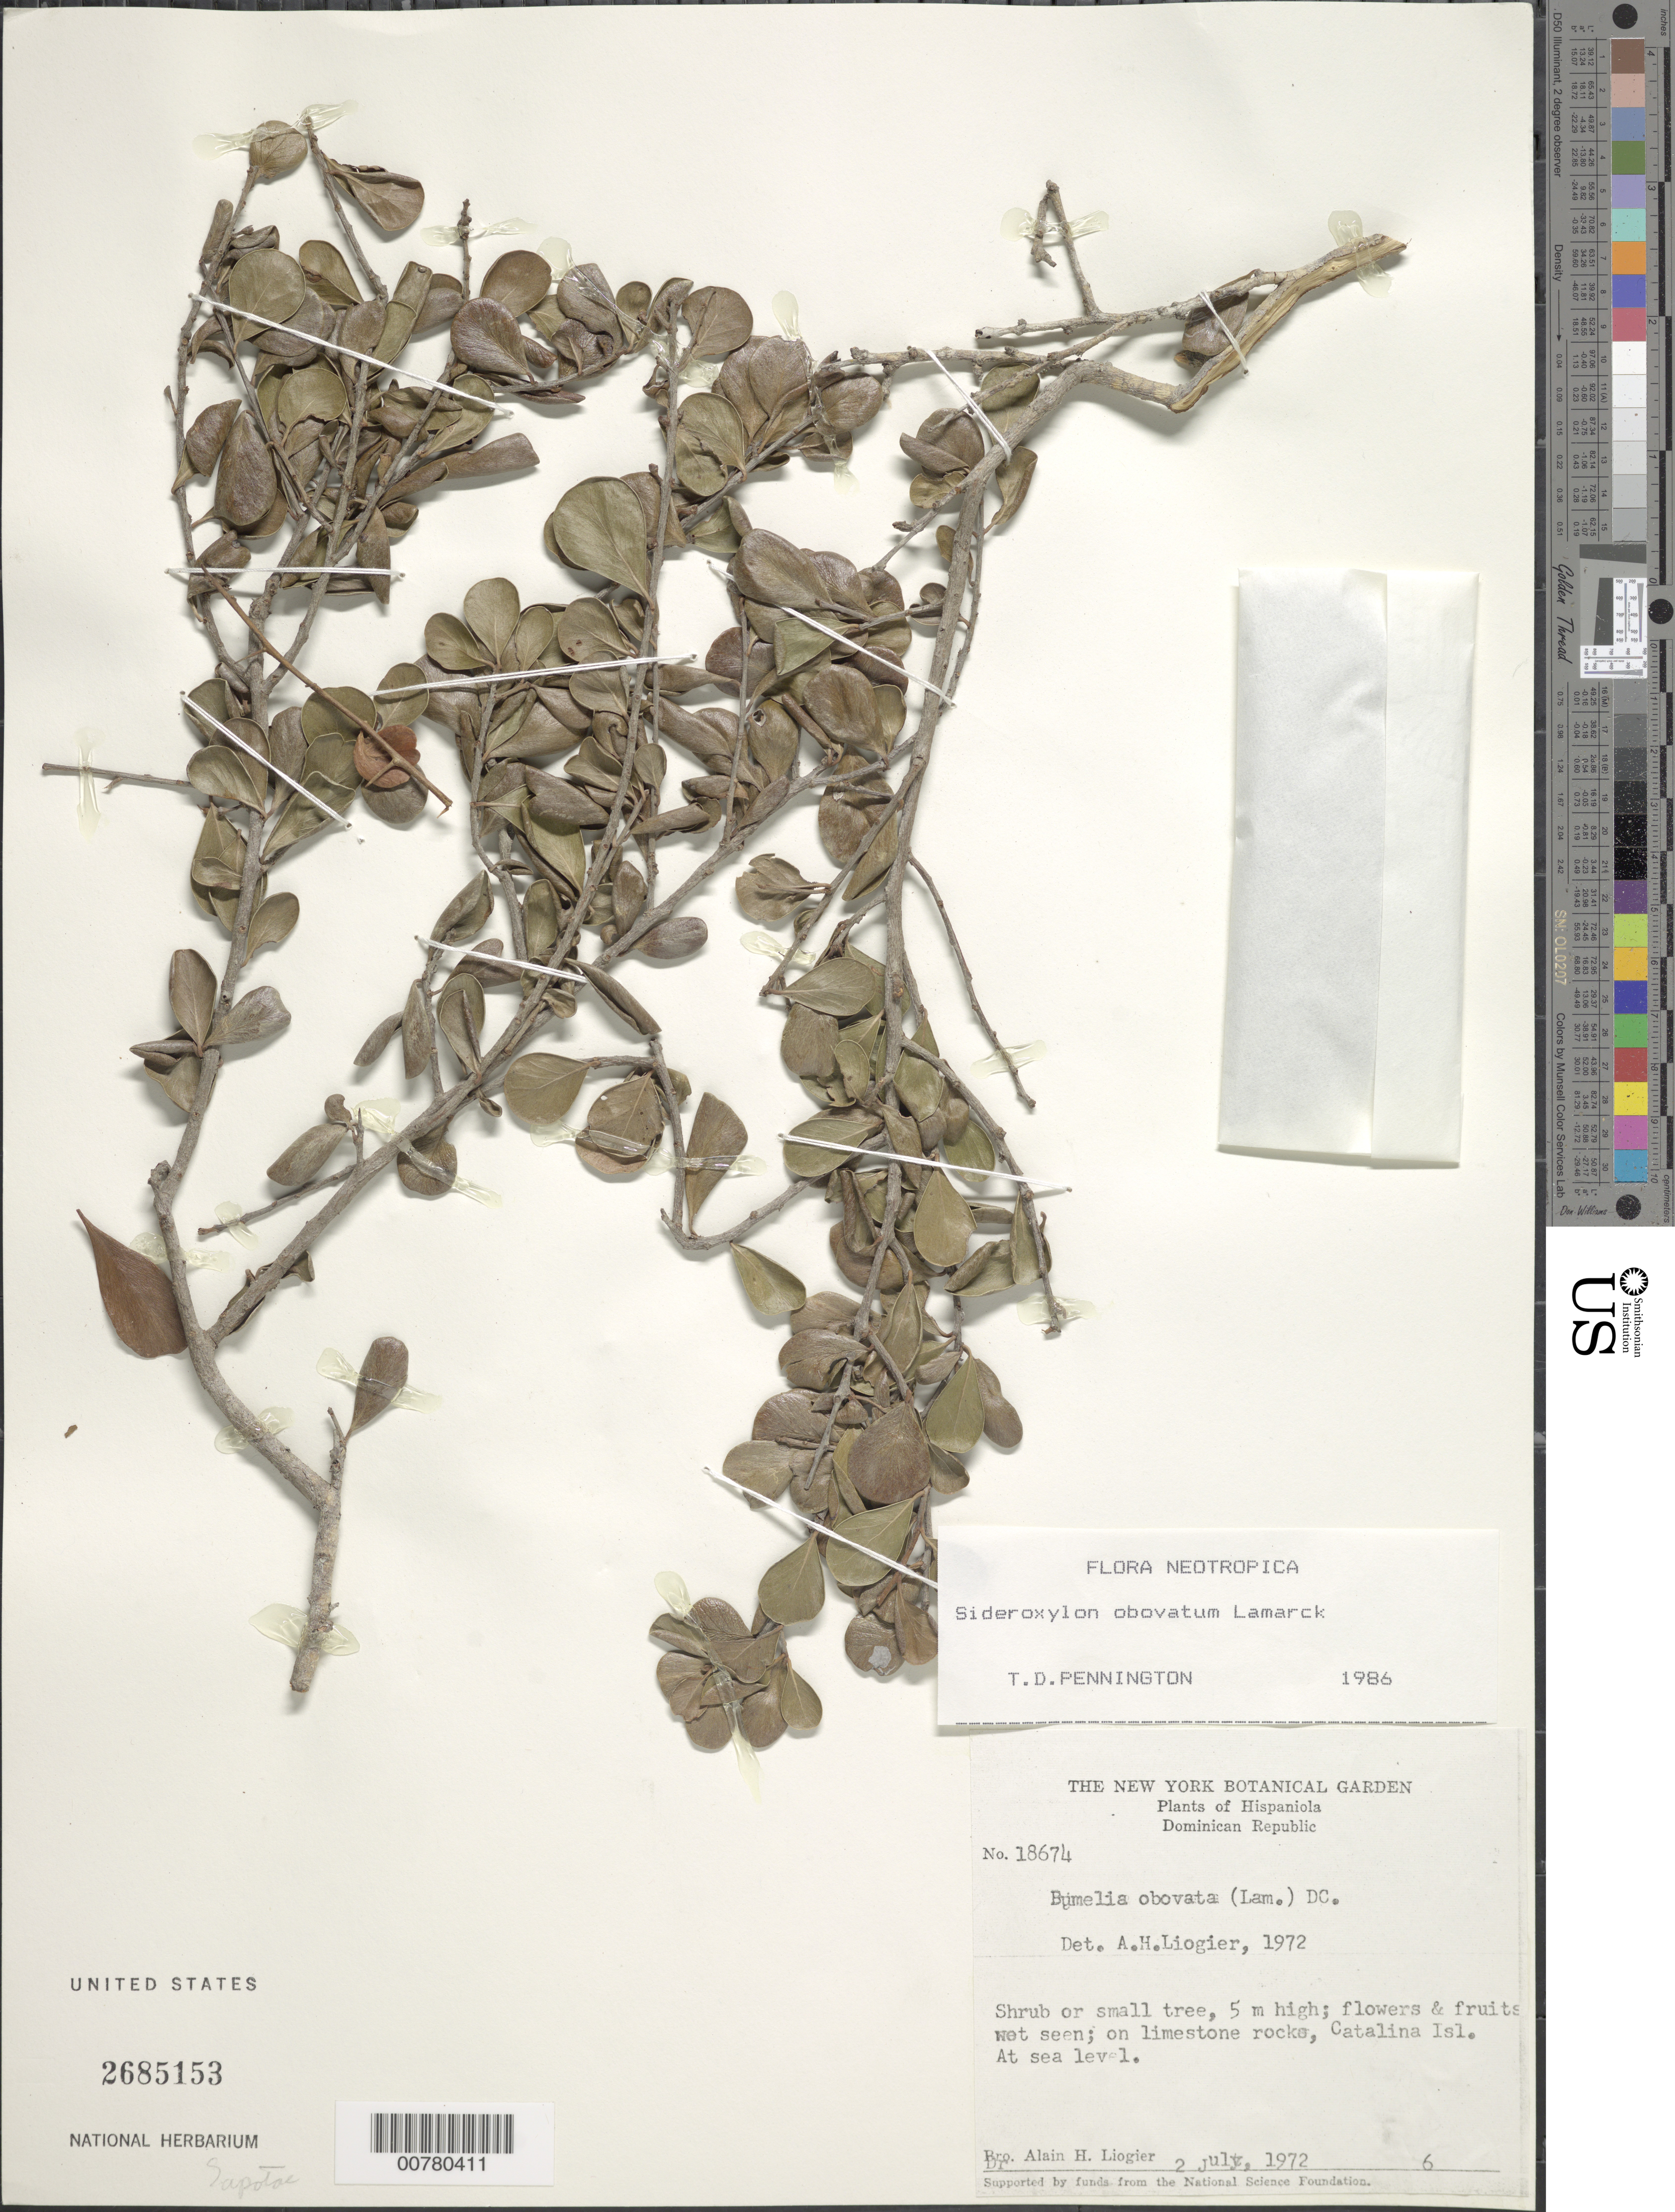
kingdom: Plantae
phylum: Tracheophyta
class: Magnoliopsida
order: Ericales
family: Sapotaceae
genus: Sideroxylon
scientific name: Sideroxylon obovatum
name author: Lam.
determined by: Pennington, T. D., (K)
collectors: A. H. Liogier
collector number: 18674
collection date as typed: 02 Jul 1972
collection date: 1972-07-02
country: Dominican Republic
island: Hispaniola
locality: Catalina Island.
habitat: On limestone rocks.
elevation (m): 0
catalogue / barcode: US 2685153